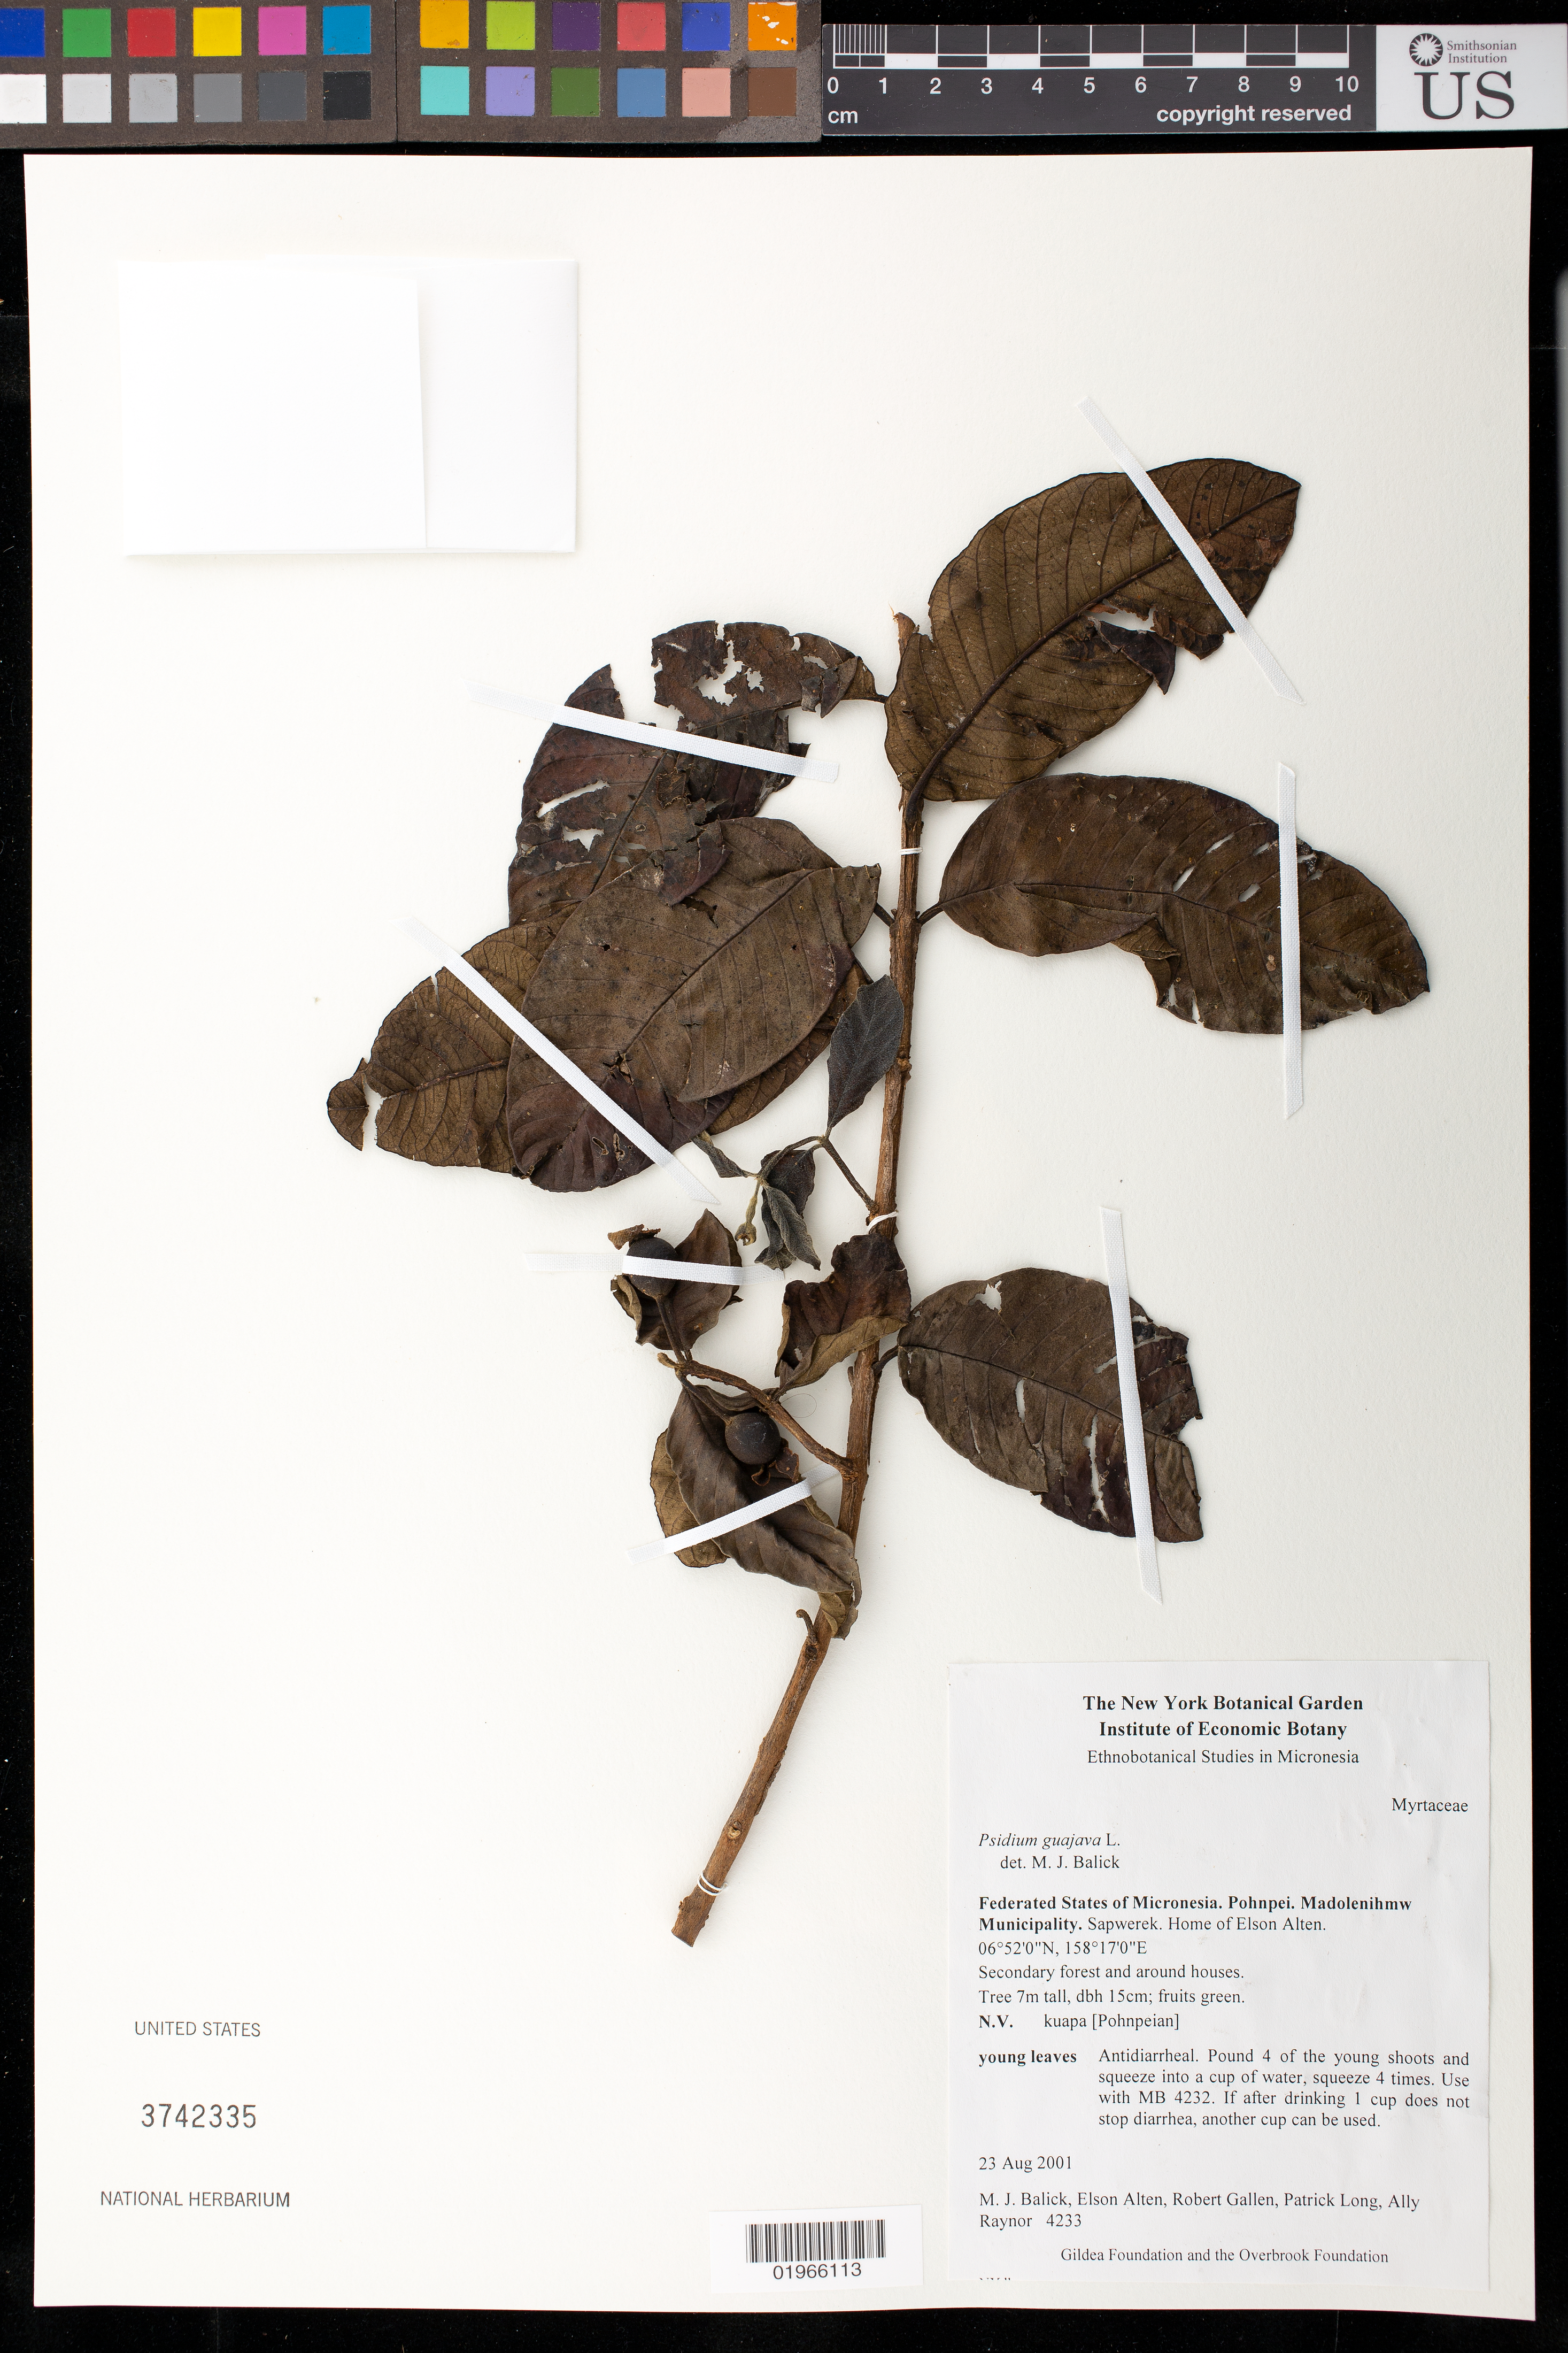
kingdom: Plantae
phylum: Tracheophyta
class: Magnoliopsida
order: Myrtales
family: Myrtaceae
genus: Psidium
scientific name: Psidium guajava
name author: L.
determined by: Balick, M. J.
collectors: M. J. Balick, E. Alten, R. Gallen, P. Long & A. Raynor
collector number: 4233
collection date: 2001-08-23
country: Micronesia, Federated States of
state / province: Pohnpei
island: Pohnpei [Ponape]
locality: Madolenihmw Municipalaity, Sapwerek, home of Elson Alten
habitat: Secondary forest around houses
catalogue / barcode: US 3742335